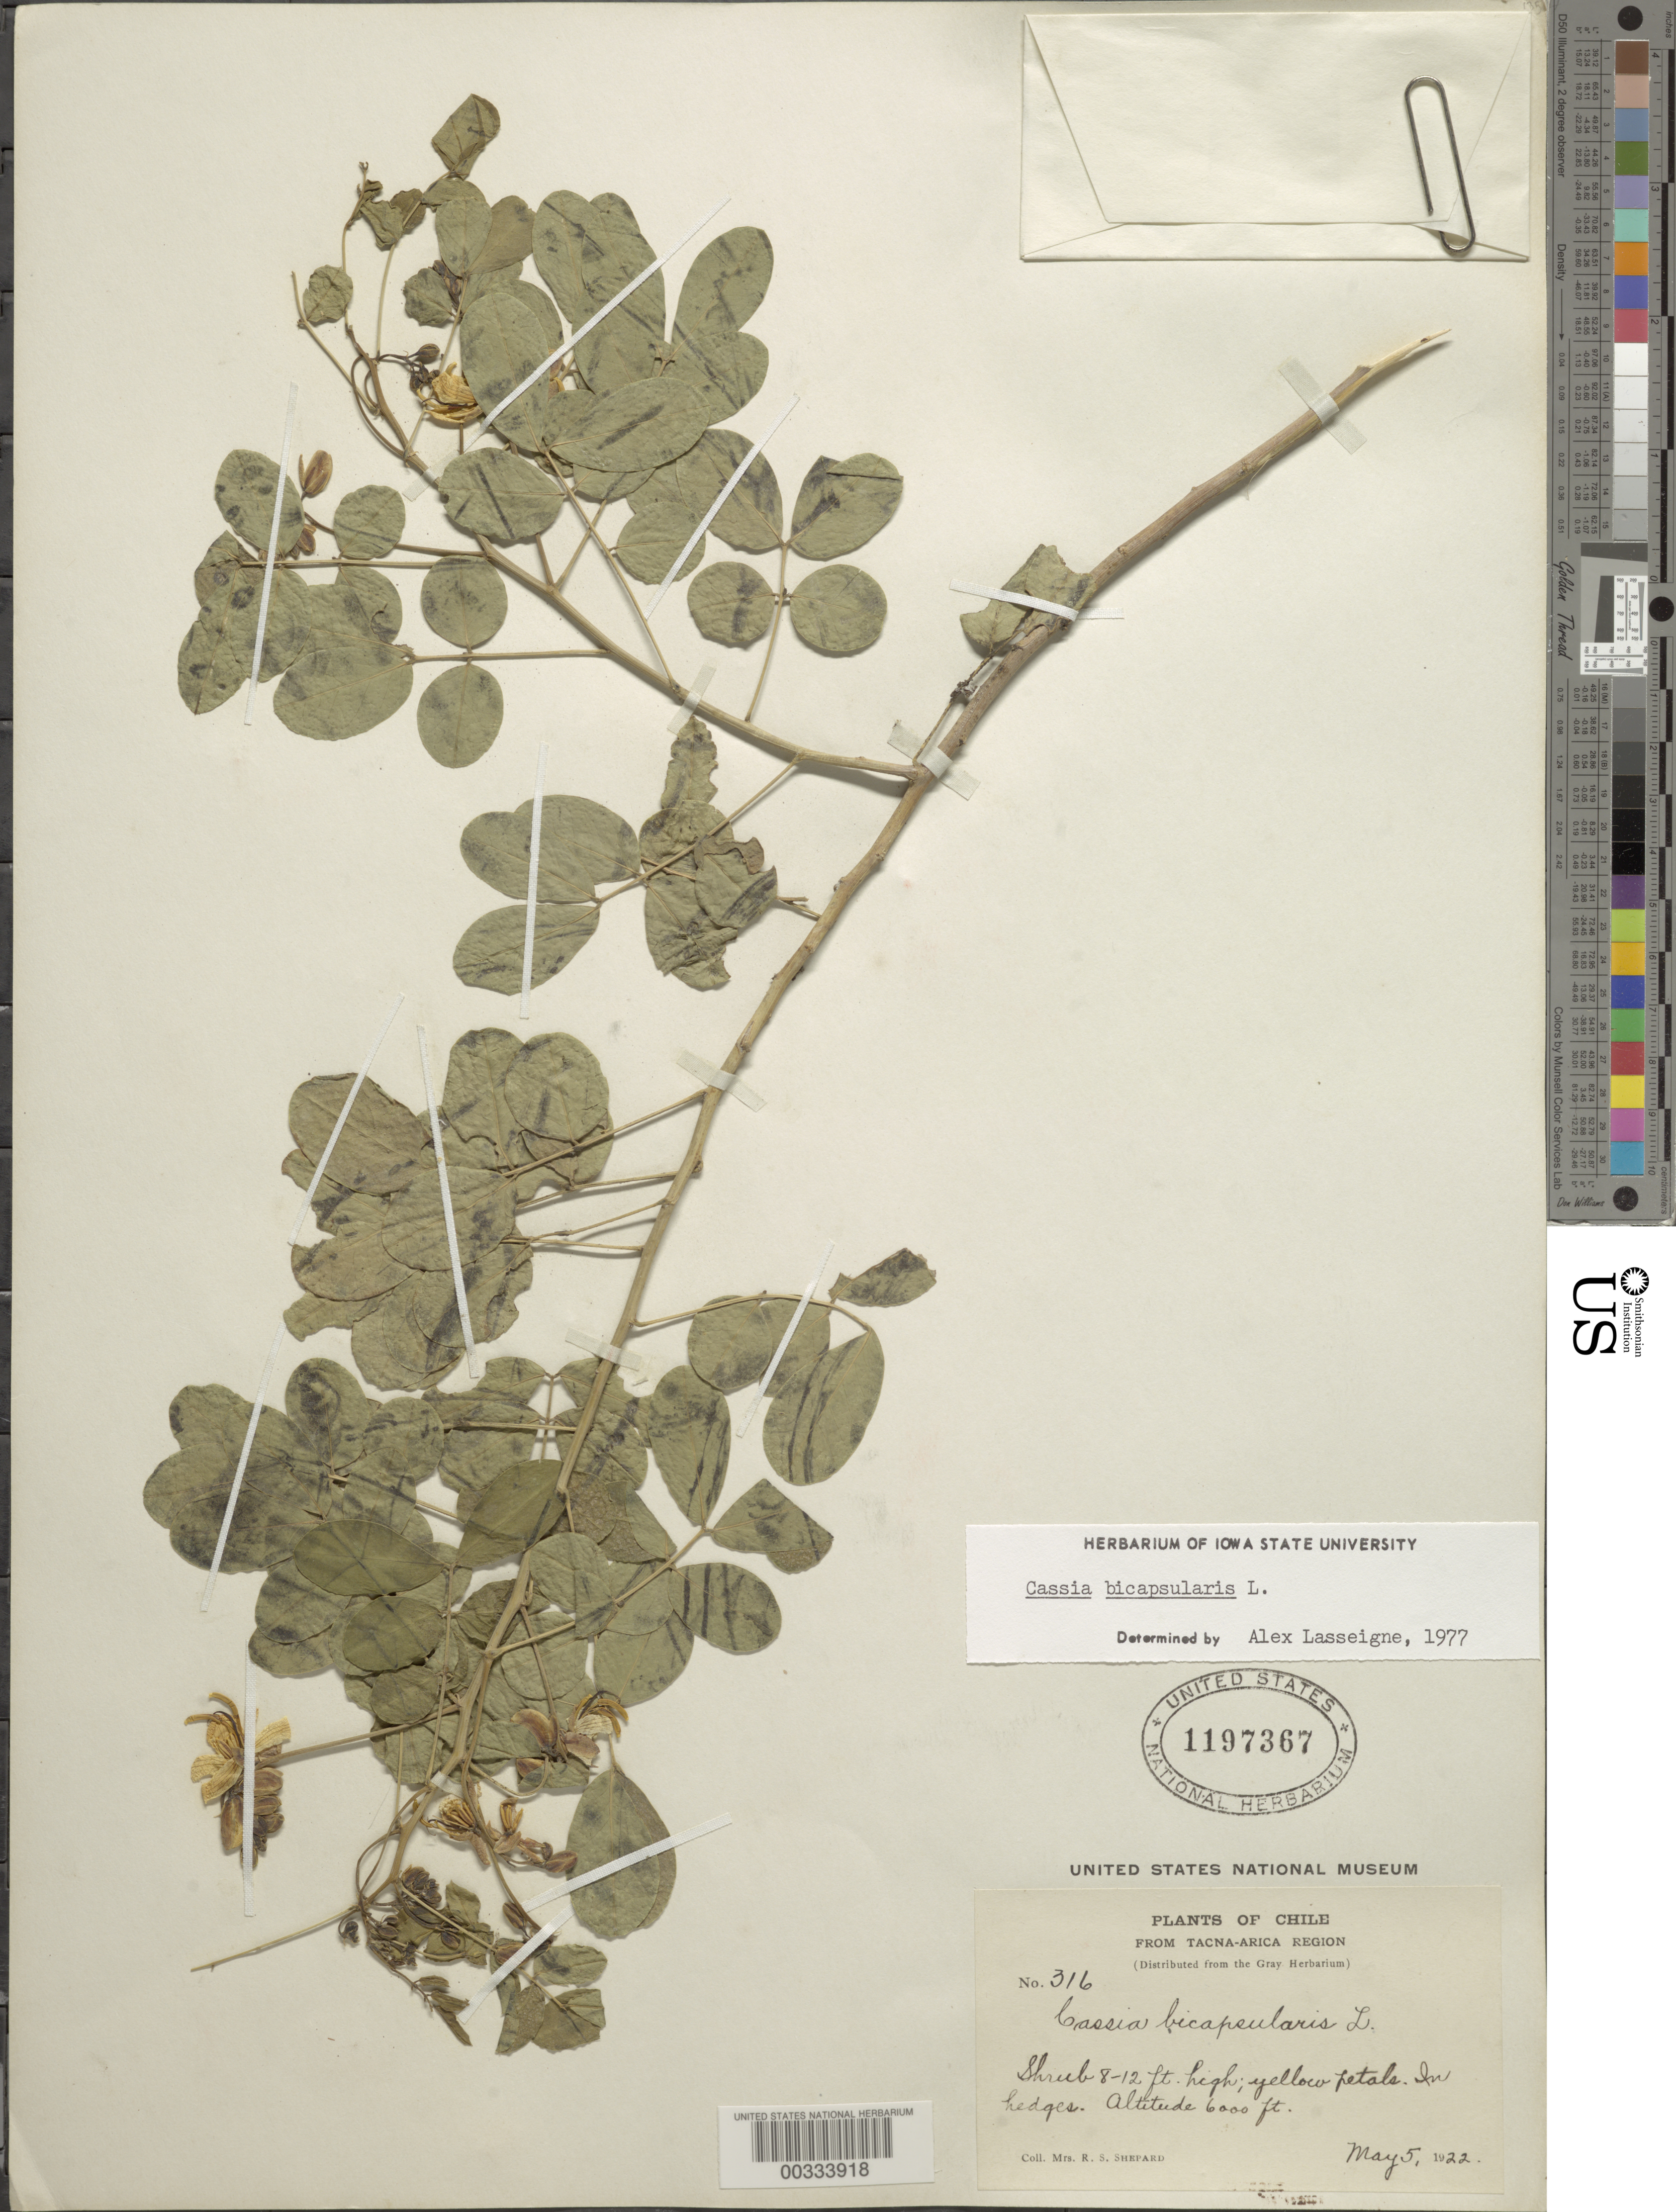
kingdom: Plantae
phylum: Tracheophyta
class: Magnoliopsida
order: Fabales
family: Fabaceae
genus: Senna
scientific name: Senna bicapsularis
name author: (L.) Roxb.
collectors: R. S. Shepard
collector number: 316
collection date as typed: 05 May 1922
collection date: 1922-05-05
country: Chile / Peru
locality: from Tacna-Arica region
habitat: In hedges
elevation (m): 1829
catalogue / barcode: US 1197367